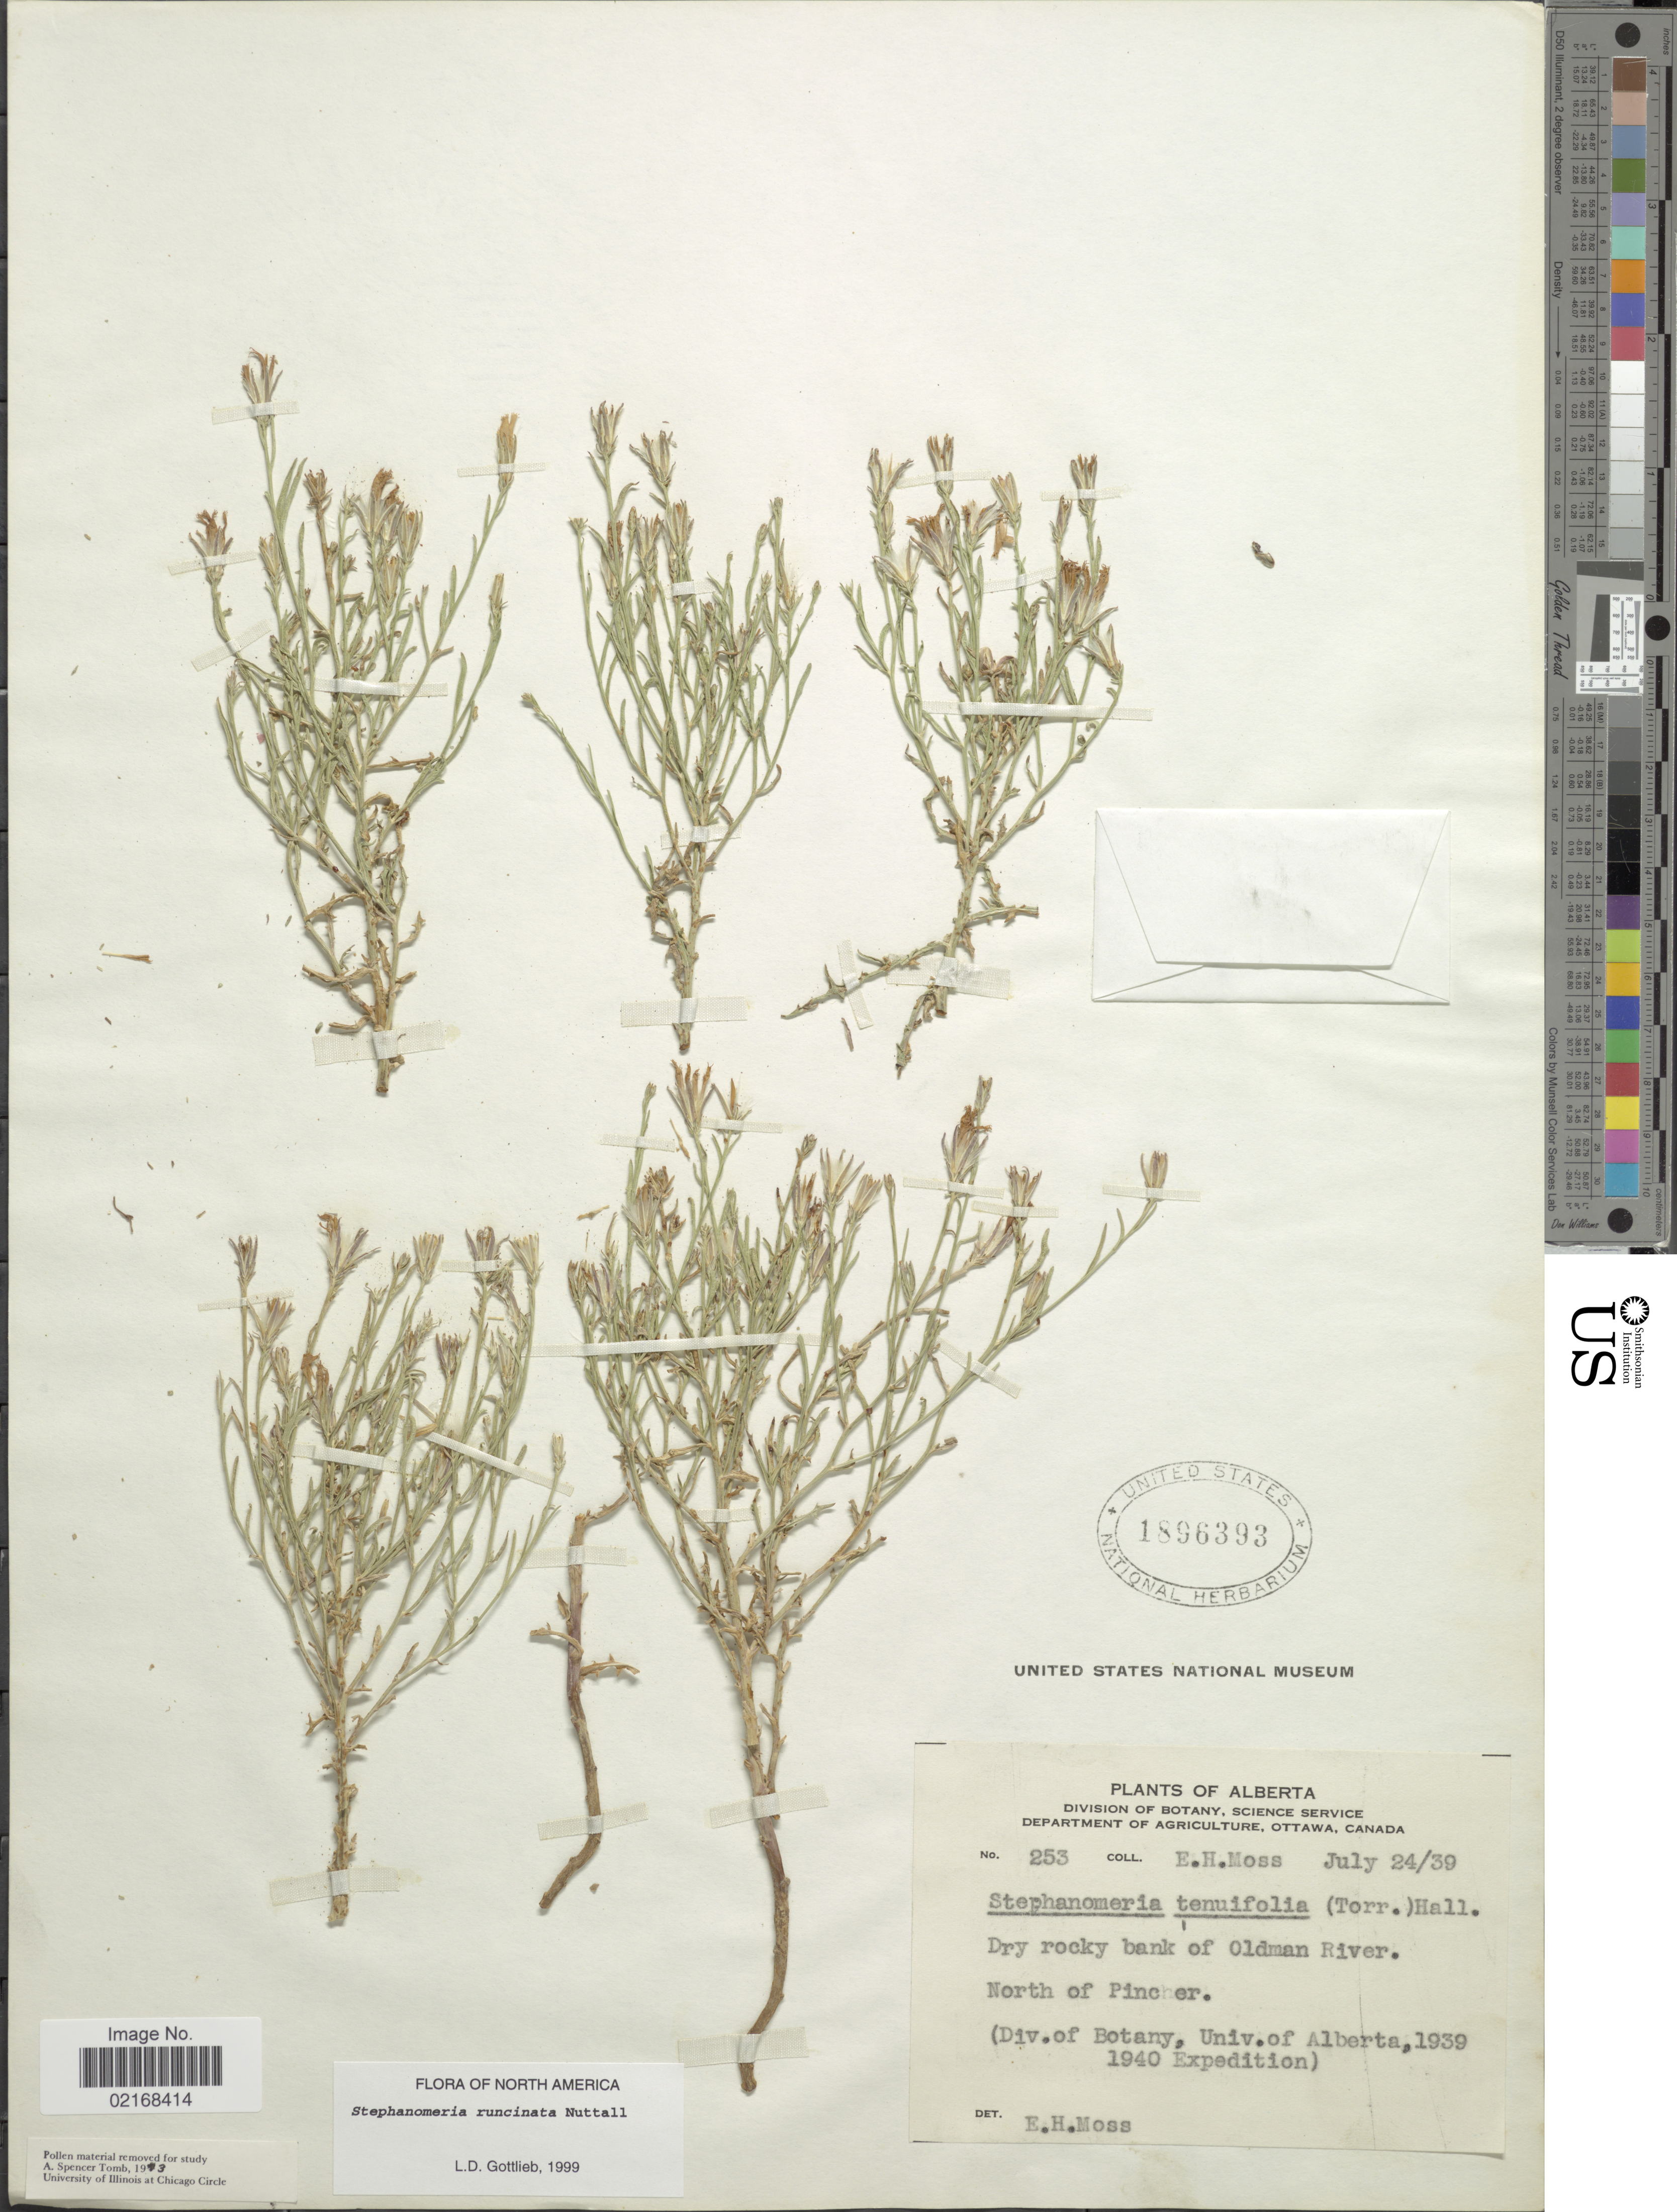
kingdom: Plantae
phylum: Tracheophyta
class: Magnoliopsida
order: Asterales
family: Asteraceae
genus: Stephanomeria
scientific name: Stephanomeria runcinata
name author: Nutt.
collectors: E. Moss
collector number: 253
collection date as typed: Transcribed d/m/y: 24/7/39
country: Canada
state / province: Alberta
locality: North of Pincher , Dry rocky bank of Oldman River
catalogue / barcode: US 1896393